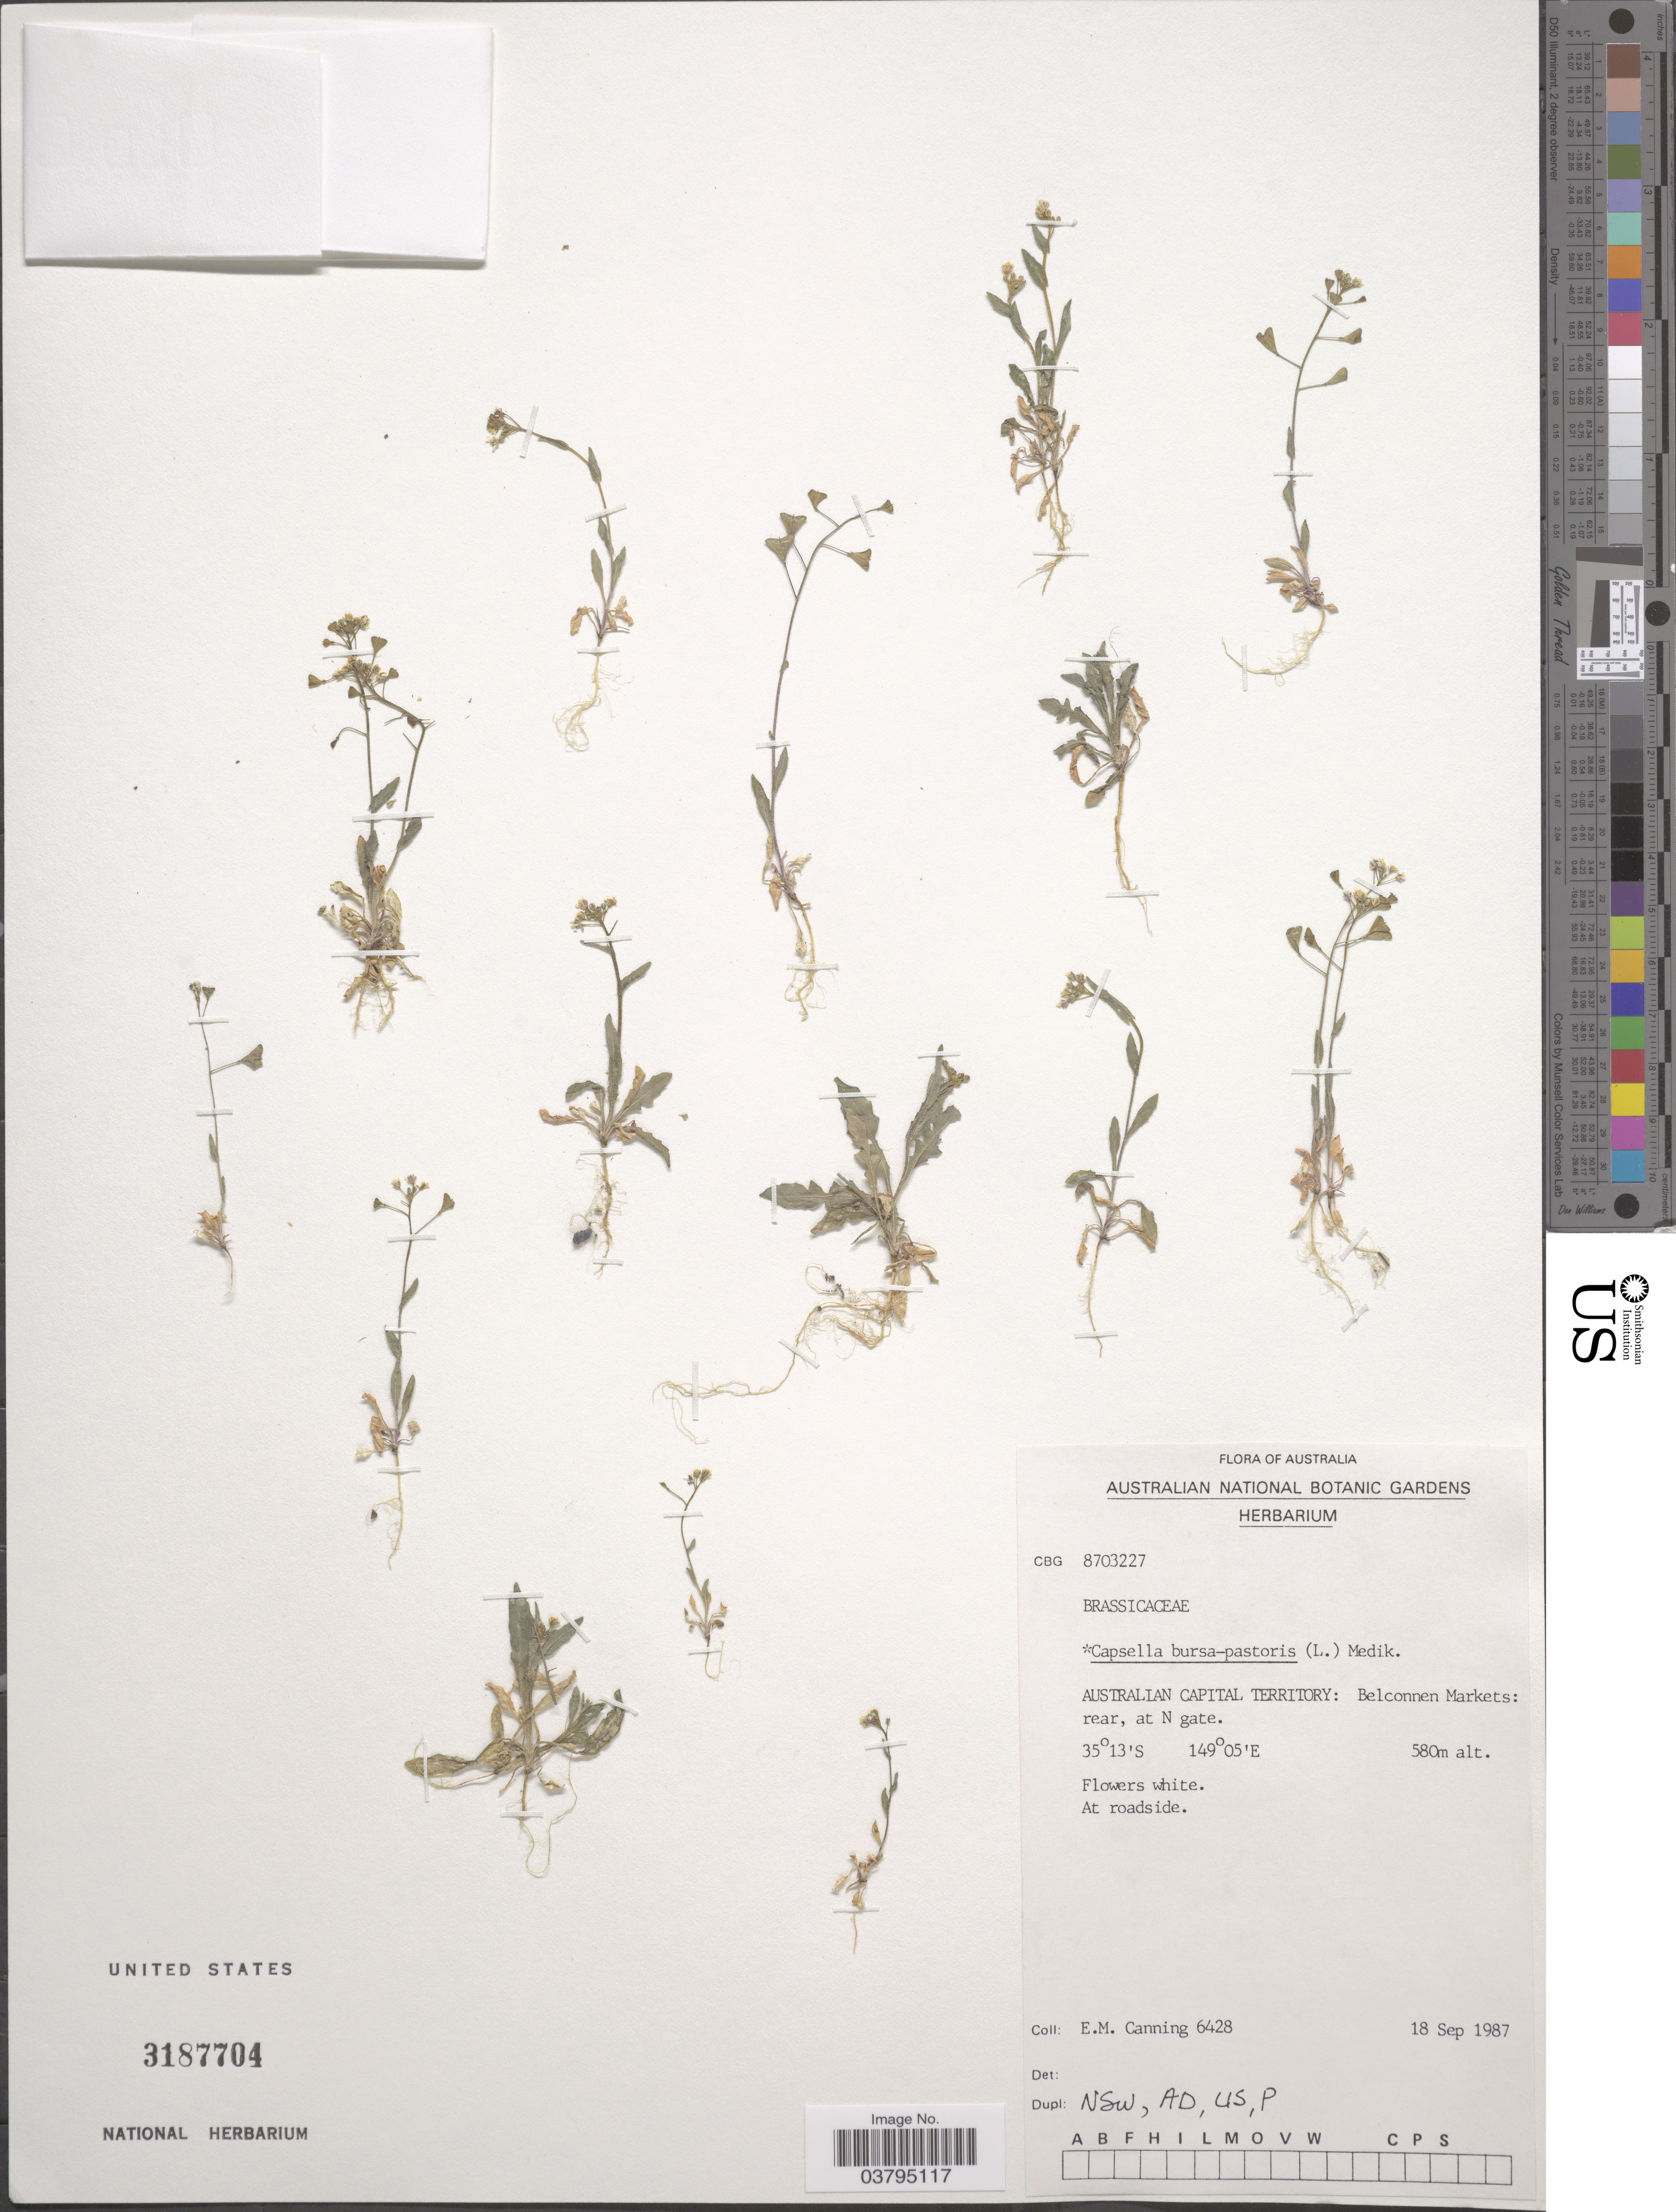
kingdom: Plantae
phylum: Tracheophyta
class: Magnoliopsida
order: Brassicales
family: Brassicaceae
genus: Capsella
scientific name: Capsella bursa-pastoris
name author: (L.) Medik.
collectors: E. Canning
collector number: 6428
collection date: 1987-09-18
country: Australia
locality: Australian Capital Territory: Belconnen Markets: rear, at N gate. At roadside.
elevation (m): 580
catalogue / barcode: US 3187704